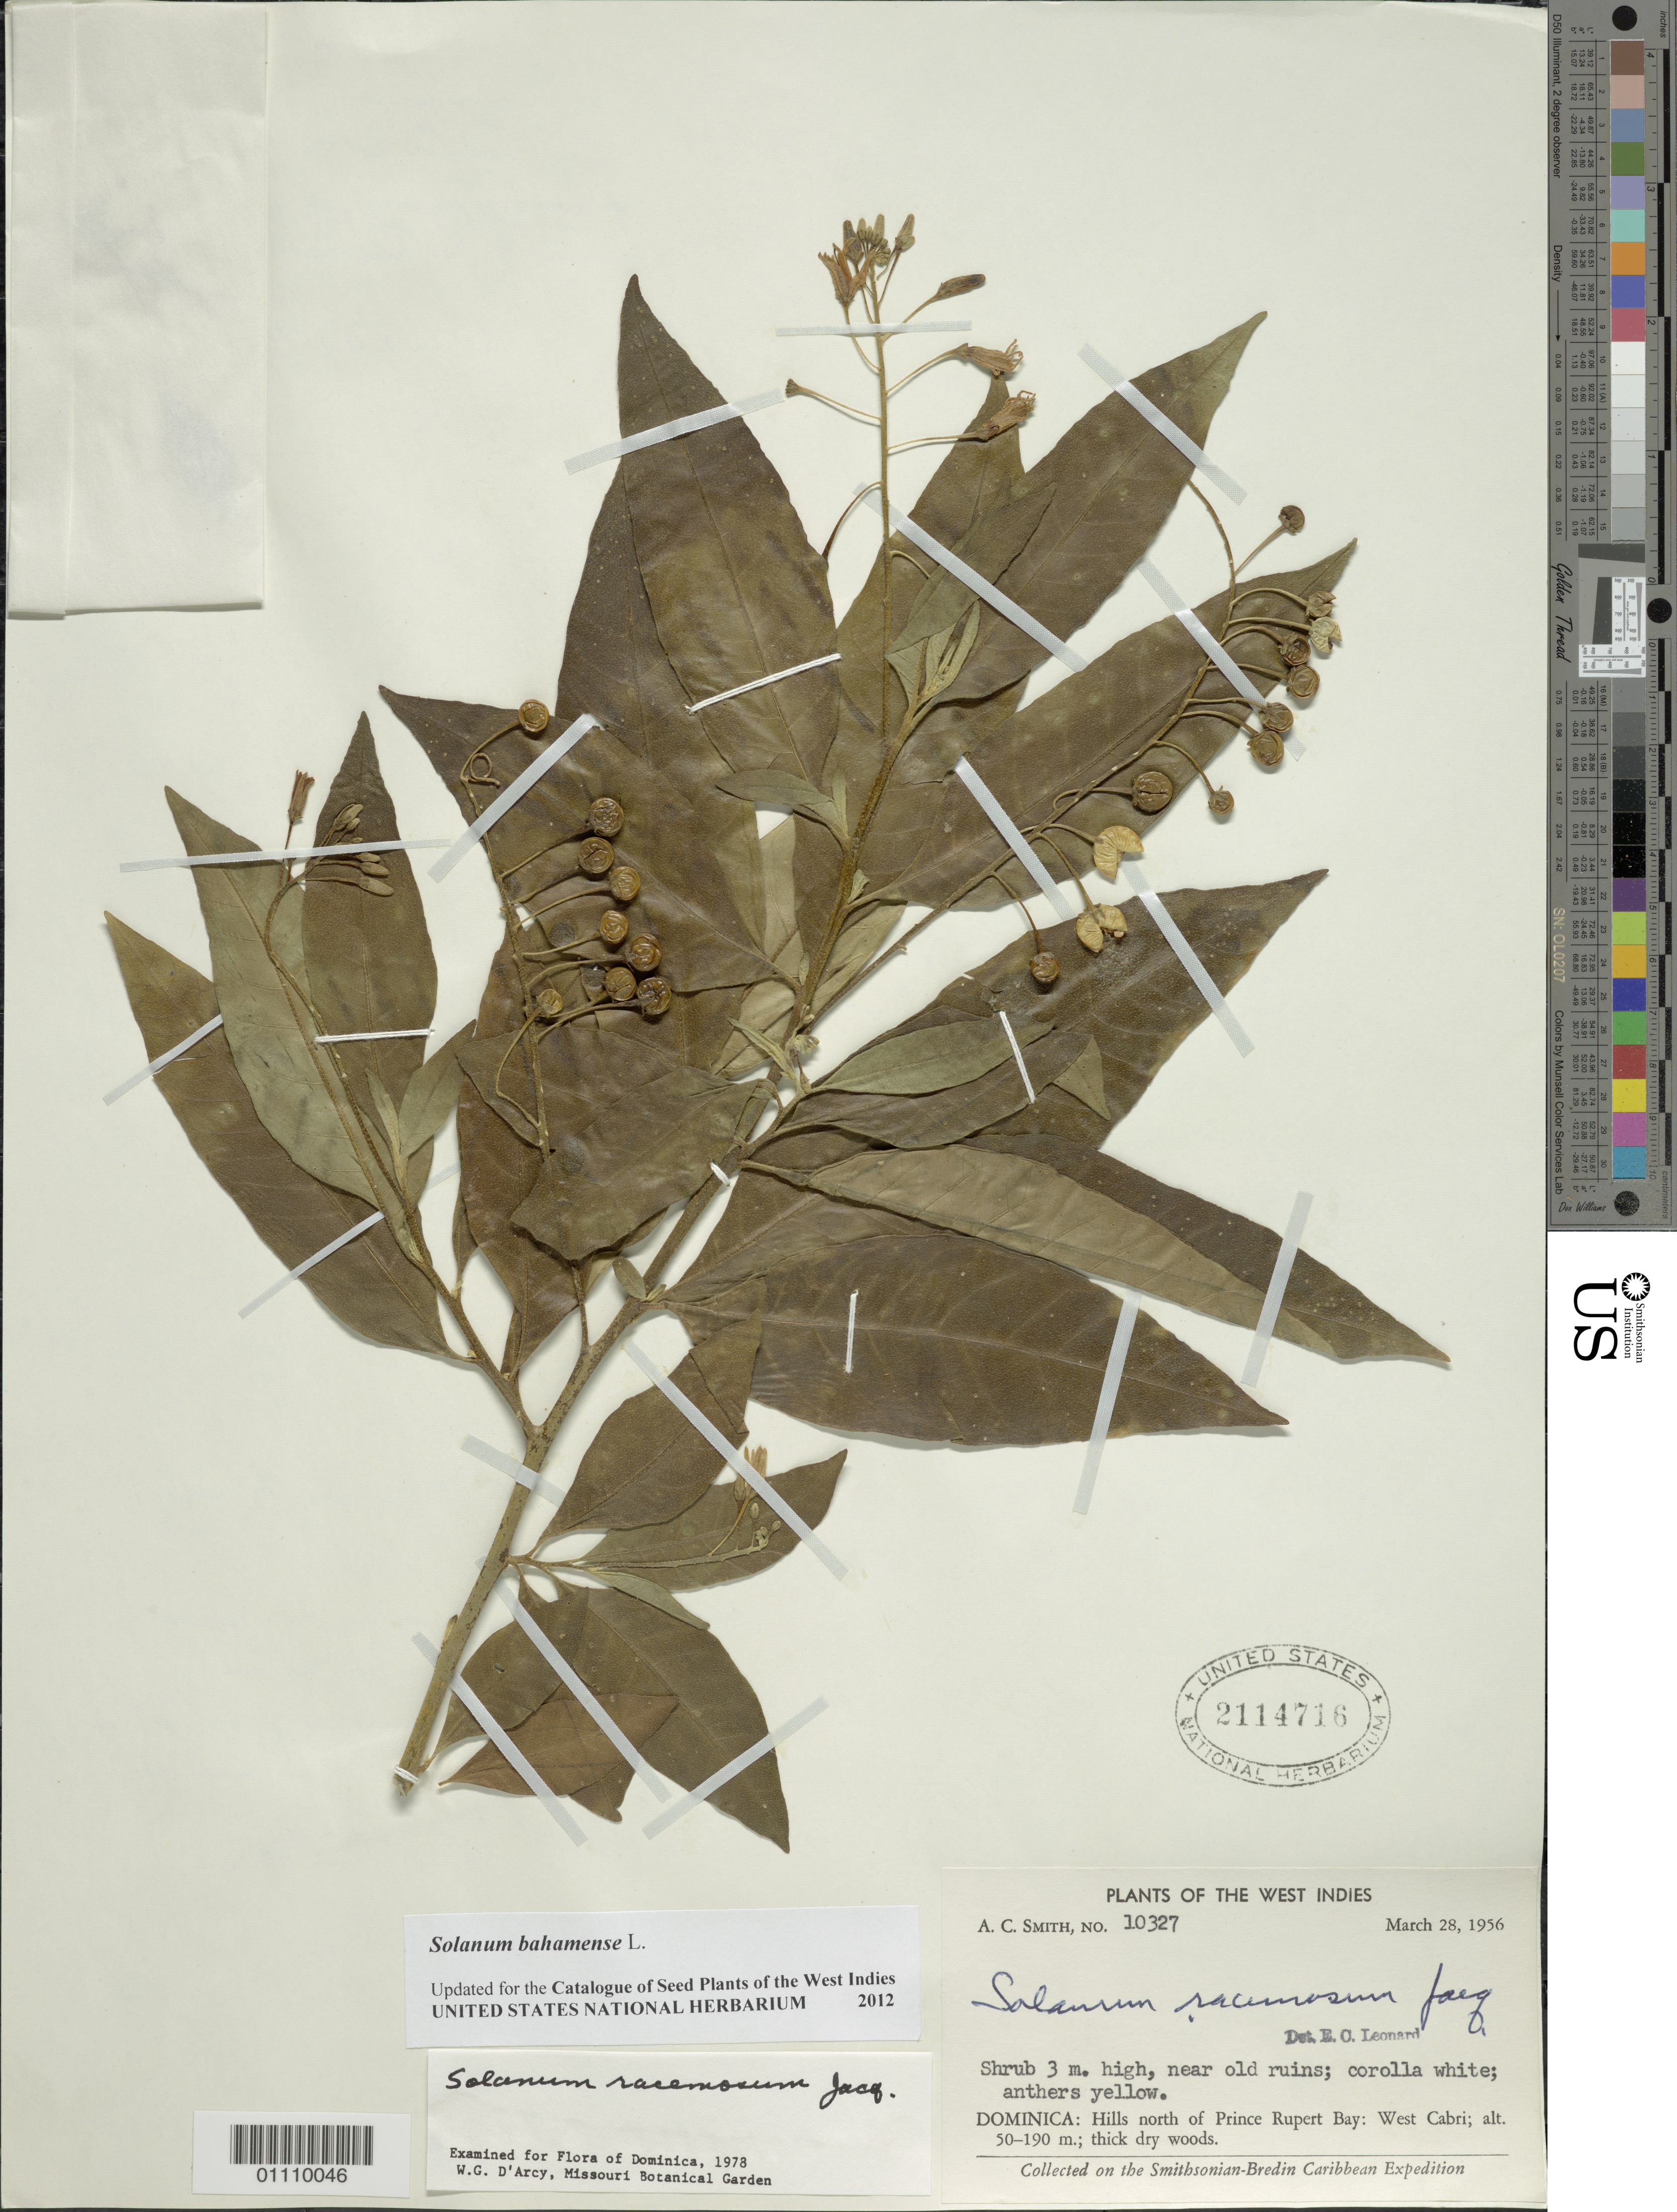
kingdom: Plantae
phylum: Tracheophyta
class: Magnoliopsida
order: Solanales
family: Solanaceae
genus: Solanum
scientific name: Solanum bahamense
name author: L.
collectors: A. C. Smith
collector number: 10327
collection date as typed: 28 Mar 1956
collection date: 1956-03-28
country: Dominica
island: Dominica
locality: Prince Rupert Bay, N of; West Cabri, near old ruins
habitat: Hills; thick dry woods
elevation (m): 50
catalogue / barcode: US 2114716